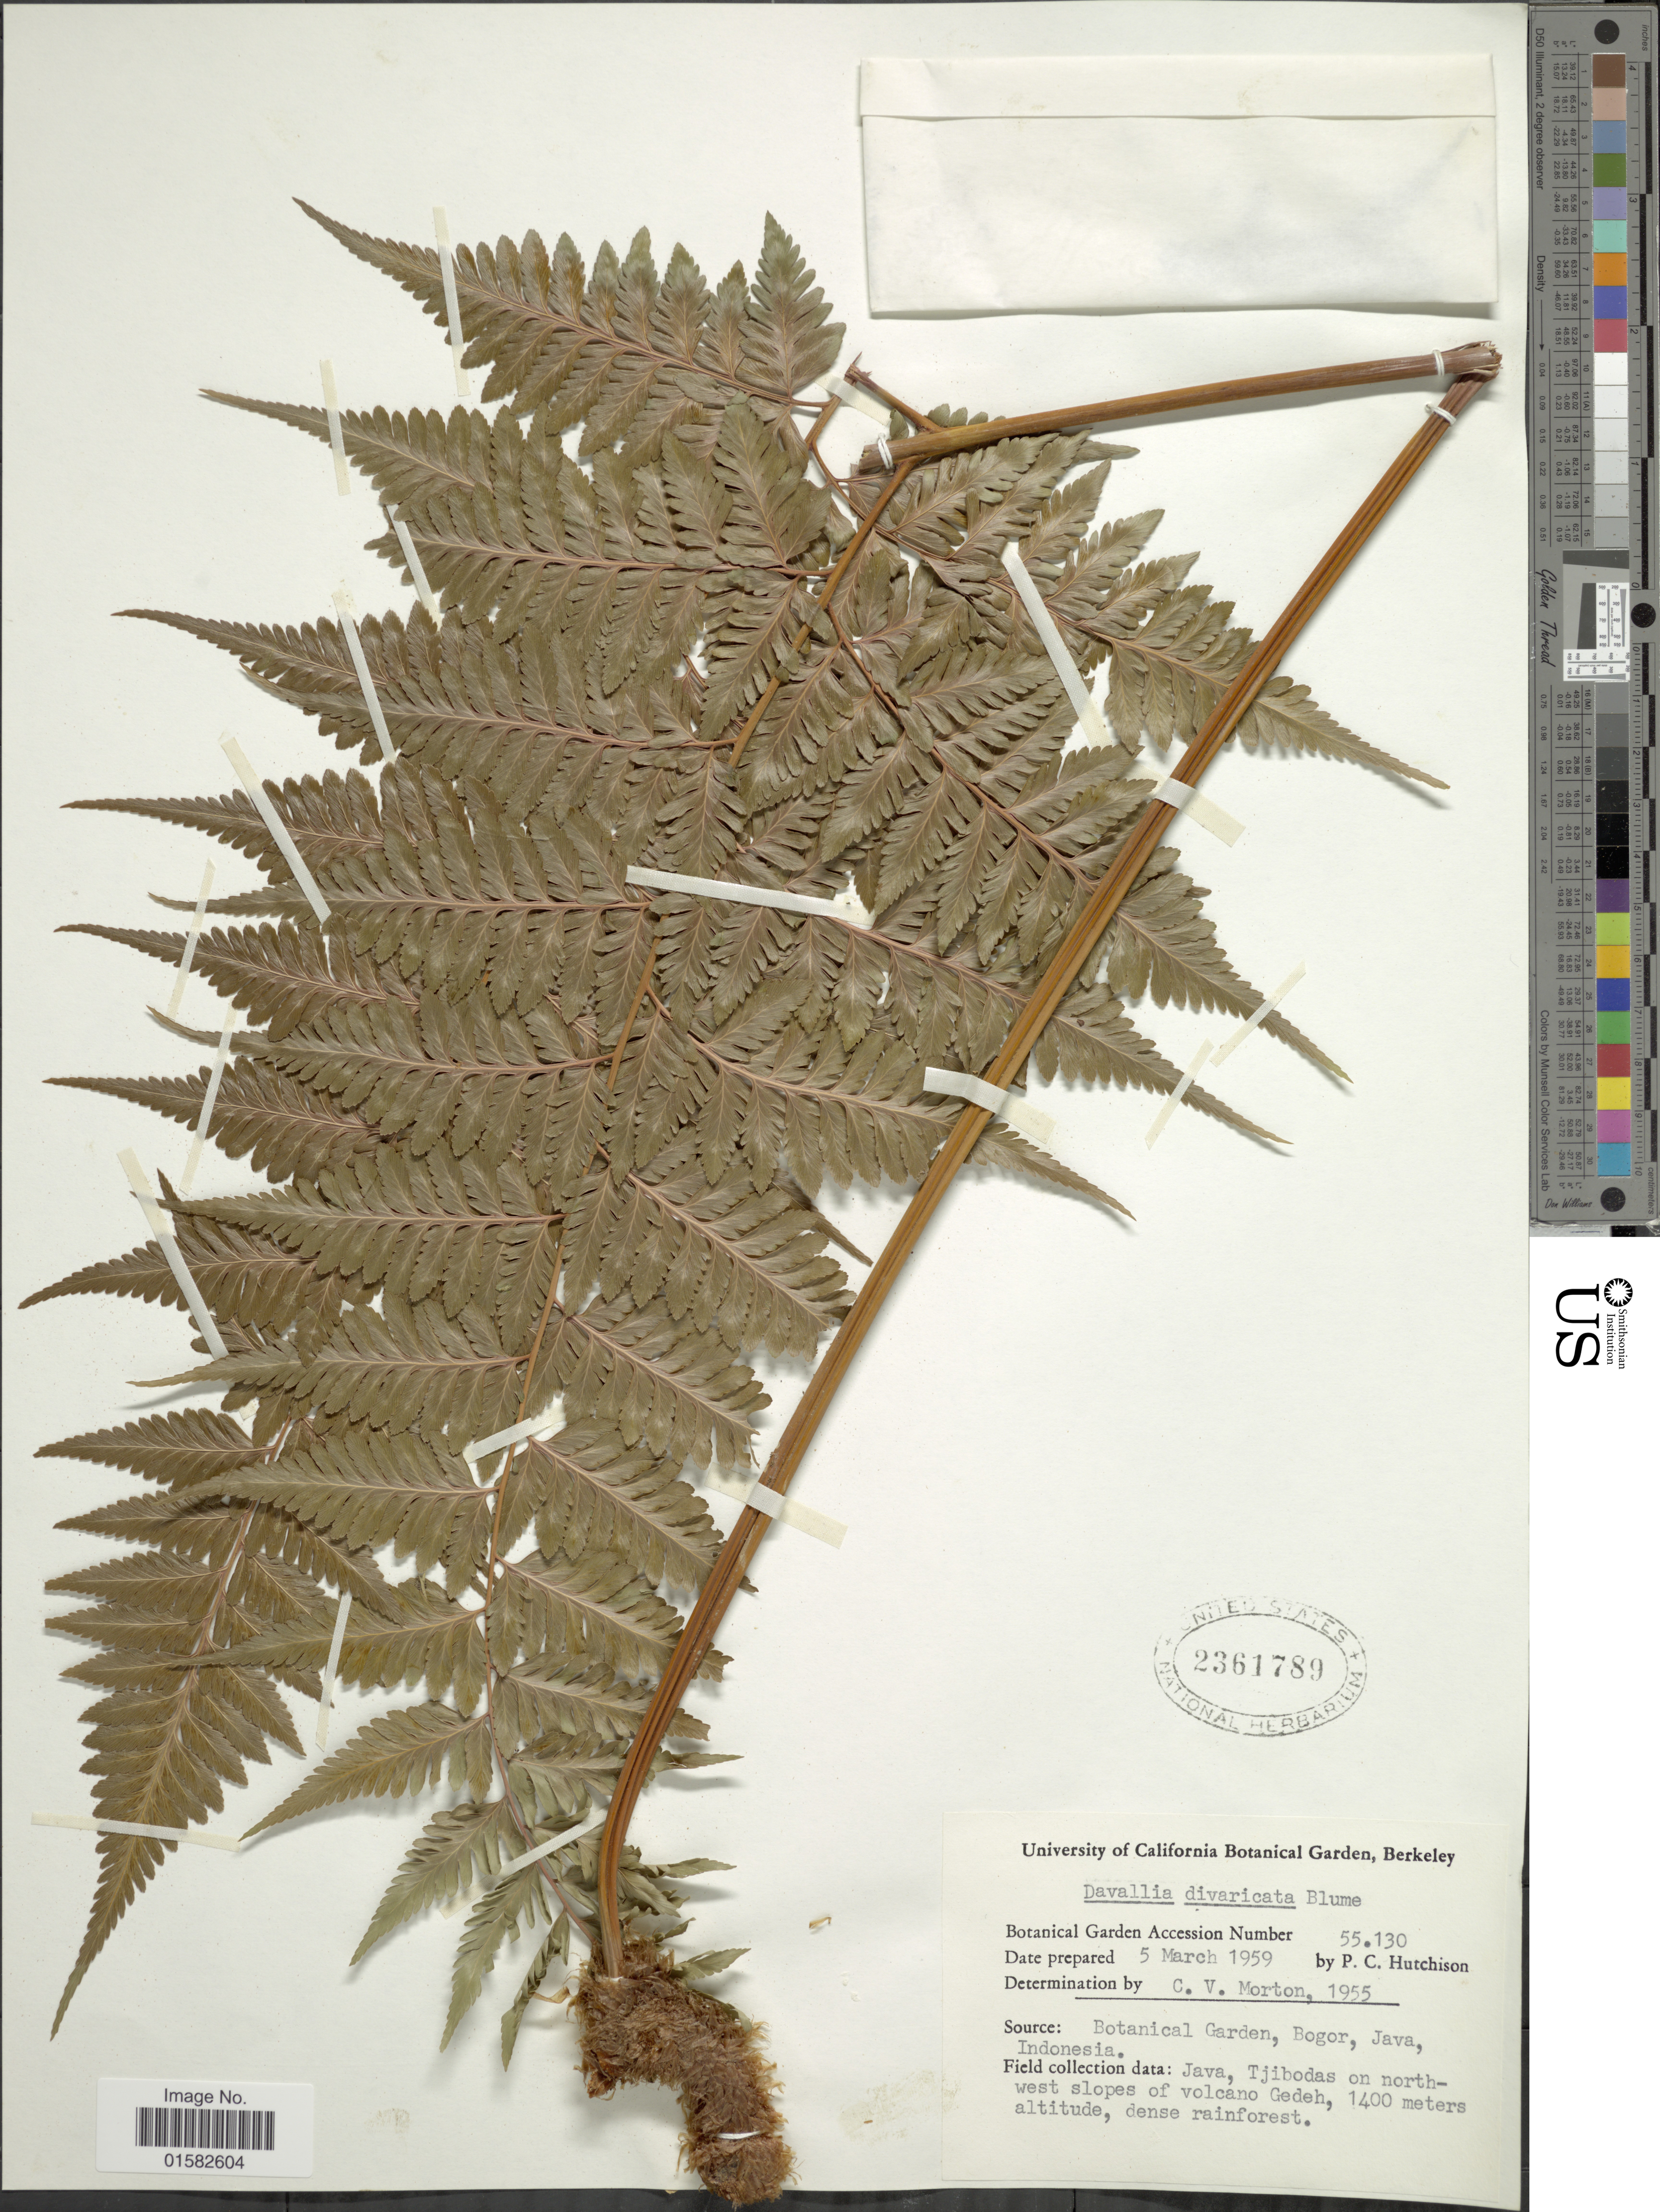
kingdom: Plantae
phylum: Tracheophyta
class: Polypodiopsida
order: Polypodiales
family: Davalliaceae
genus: Davallia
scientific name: Davallia divaricata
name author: Blume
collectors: P. C. Hutchison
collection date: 1959-03-05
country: United States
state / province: California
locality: University of California Botanical Garden, Berkely, Botanical GardenAccession Number 55.130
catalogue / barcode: US 2361789